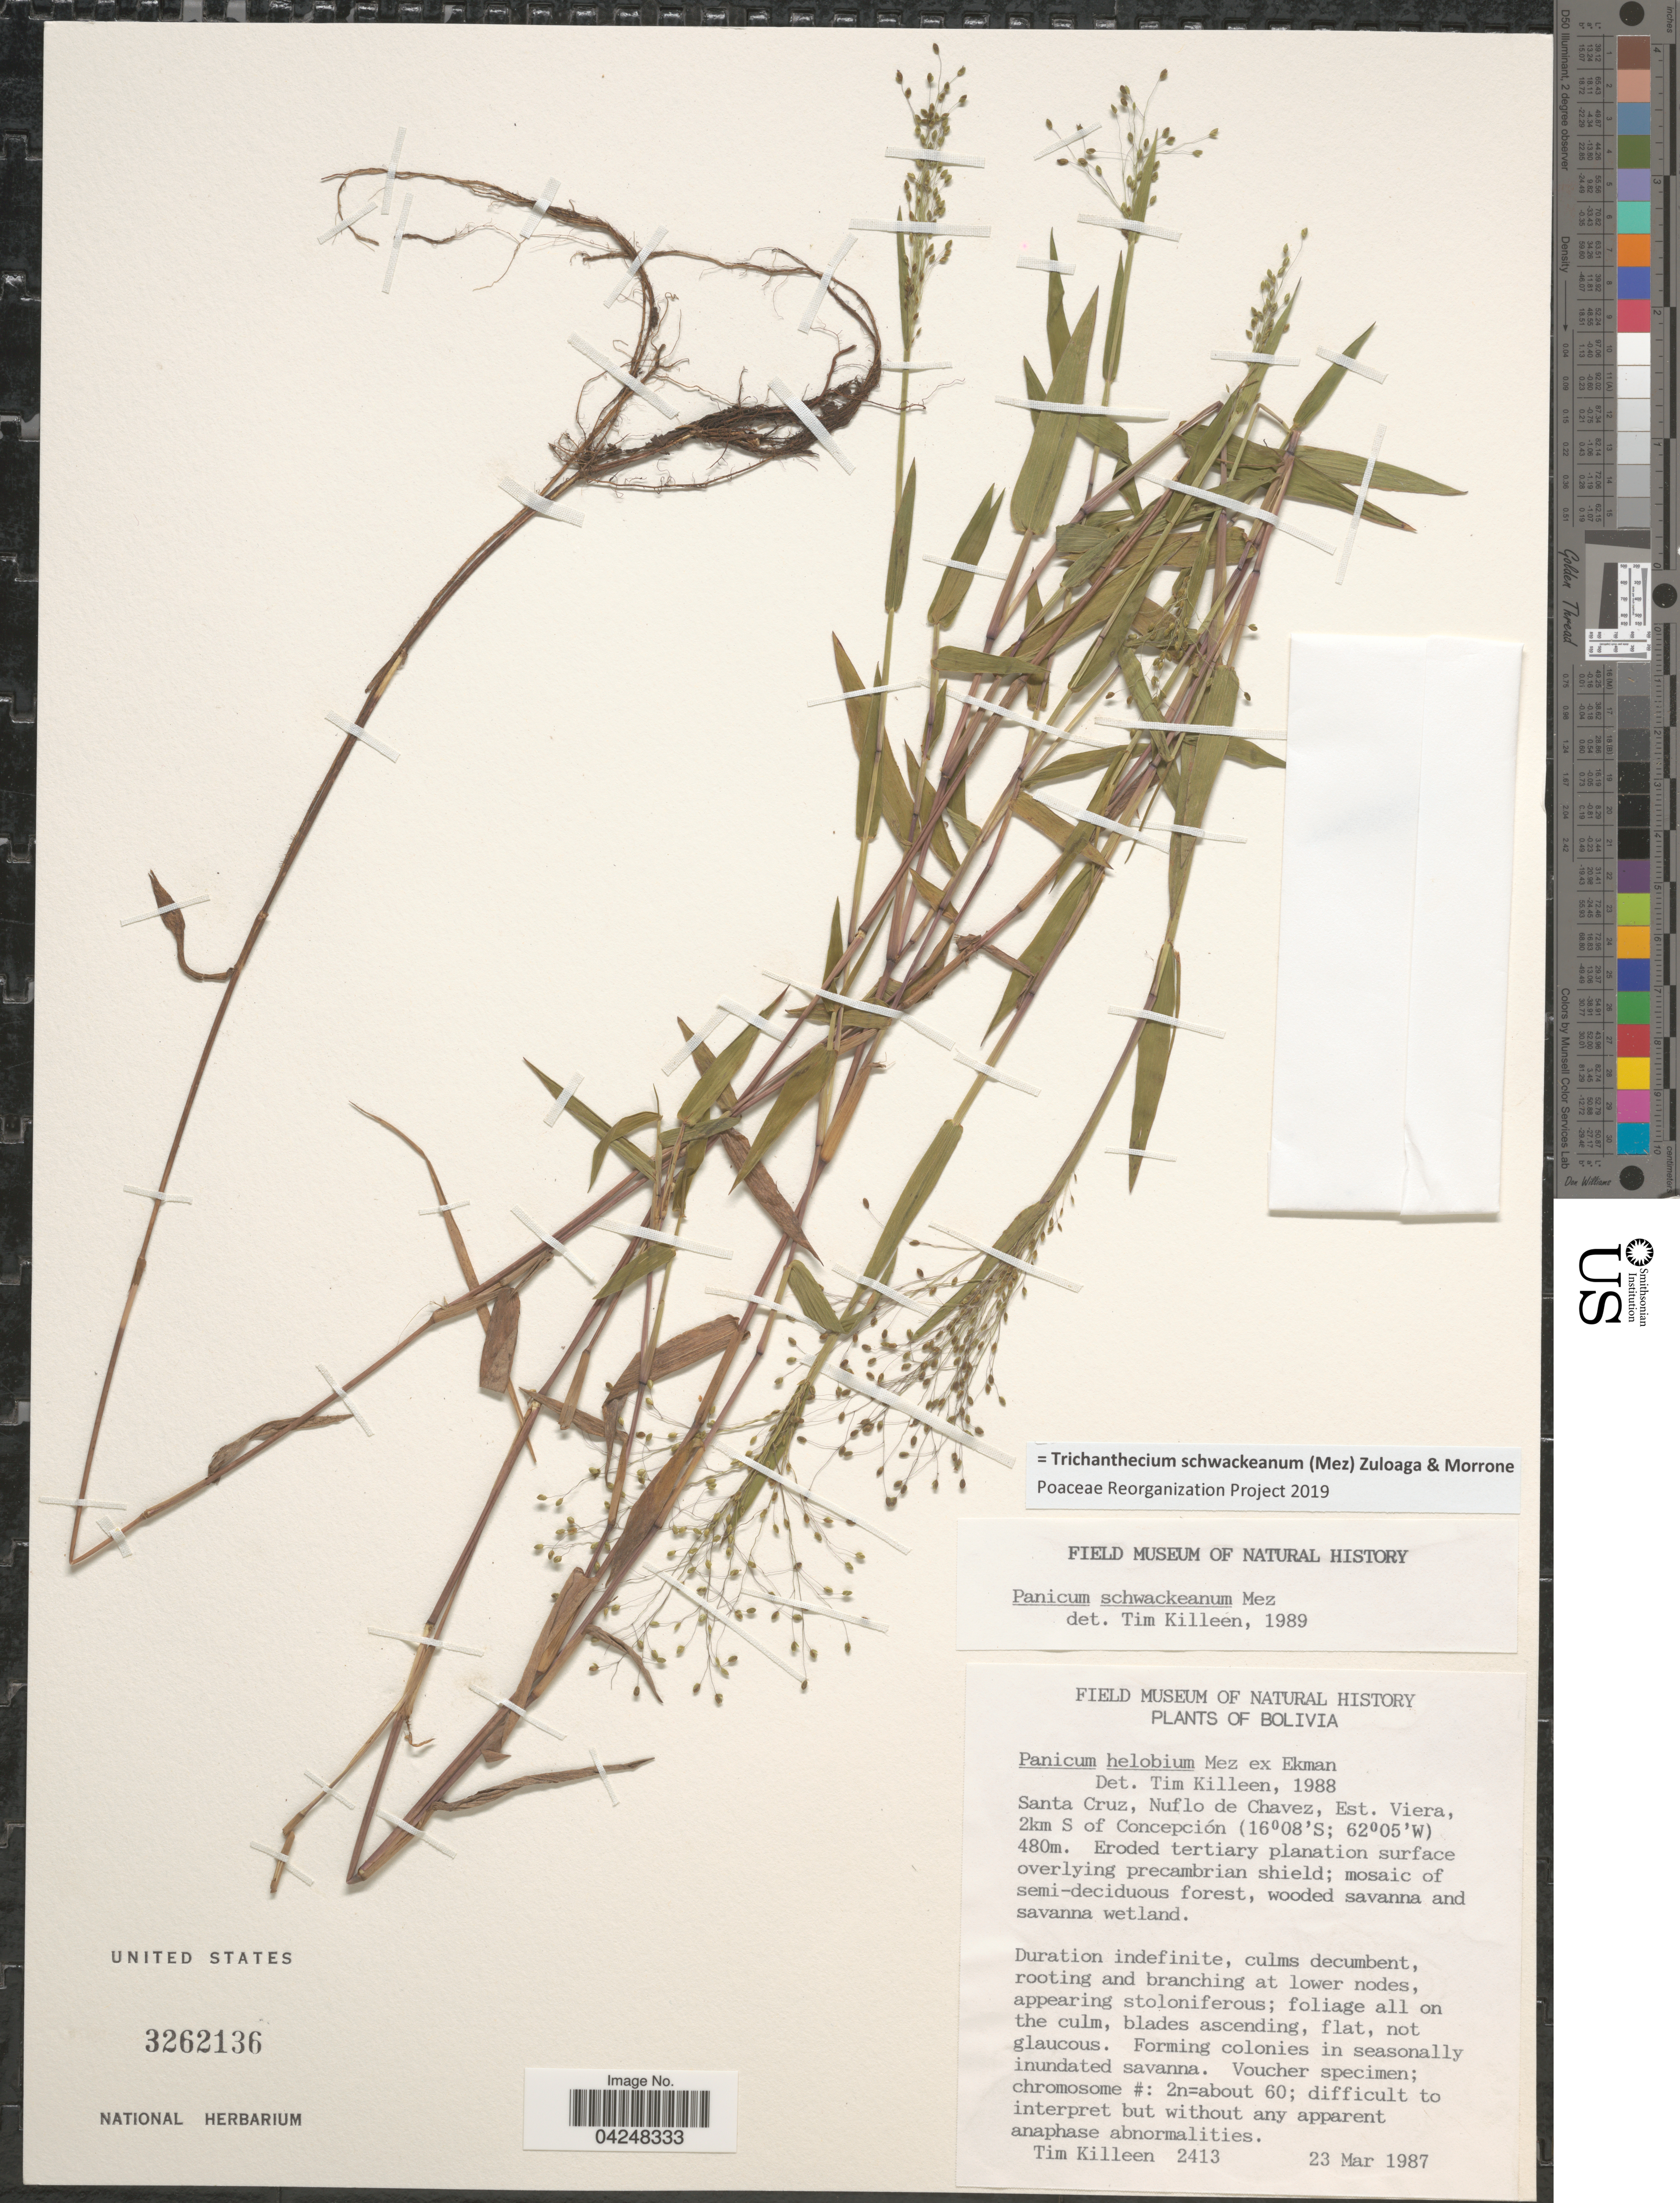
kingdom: Plantae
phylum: Tracheophyta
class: Liliopsida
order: Poales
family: Poaceae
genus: Trichanthecium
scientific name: Trichanthecium schwackeanum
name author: (Mez) Zuloaga & Morrone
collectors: T. J. Killeen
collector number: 2413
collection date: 1987-03-23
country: Bolivia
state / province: Santa Cruz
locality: Nuflo de Chavez, Est. Viera, 2km S of Concepción.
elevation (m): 480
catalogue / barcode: US 3262136